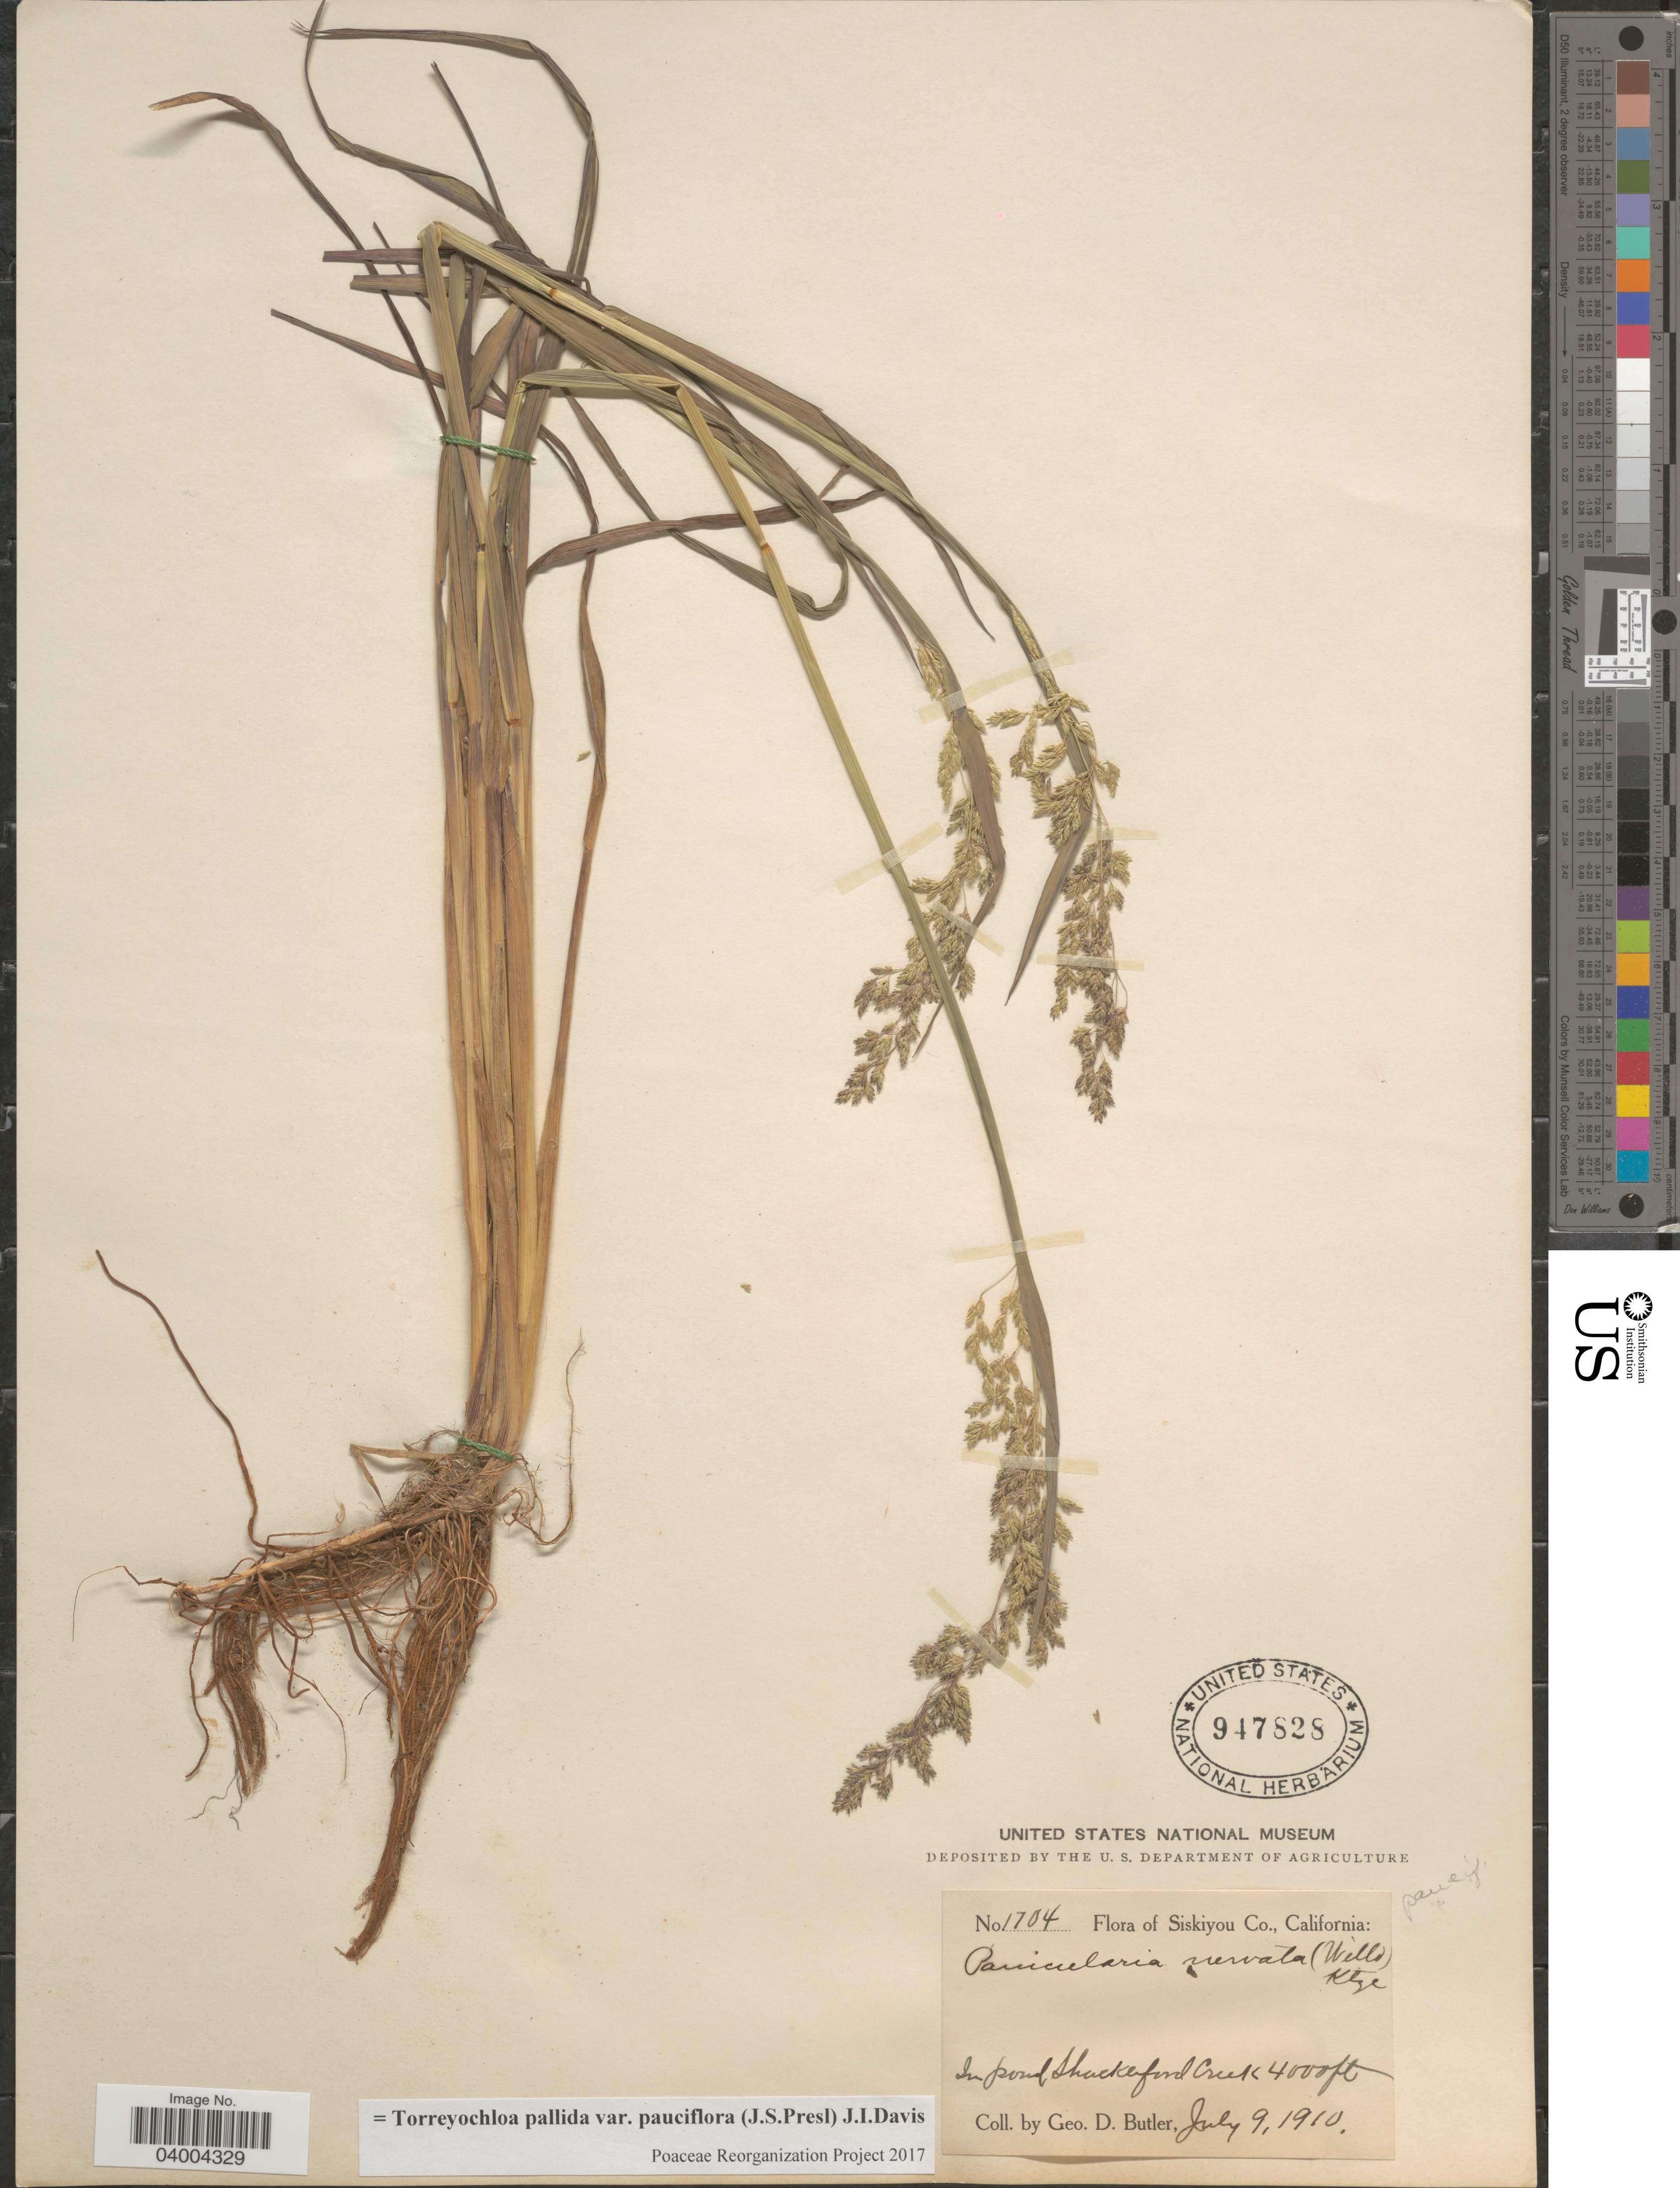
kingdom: Plantae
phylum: Tracheophyta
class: Liliopsida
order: Poales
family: Poaceae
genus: Torreyochloa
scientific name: Torreyochloa pallida var. pauciflora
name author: (J. Presl) J.I. Davis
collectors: G. D. Butler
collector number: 1704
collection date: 1910-07-09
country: United States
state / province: California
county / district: Siskiyou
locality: Siskiyou Co. In pond Shackleford Creek.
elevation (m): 1219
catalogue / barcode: US 947828